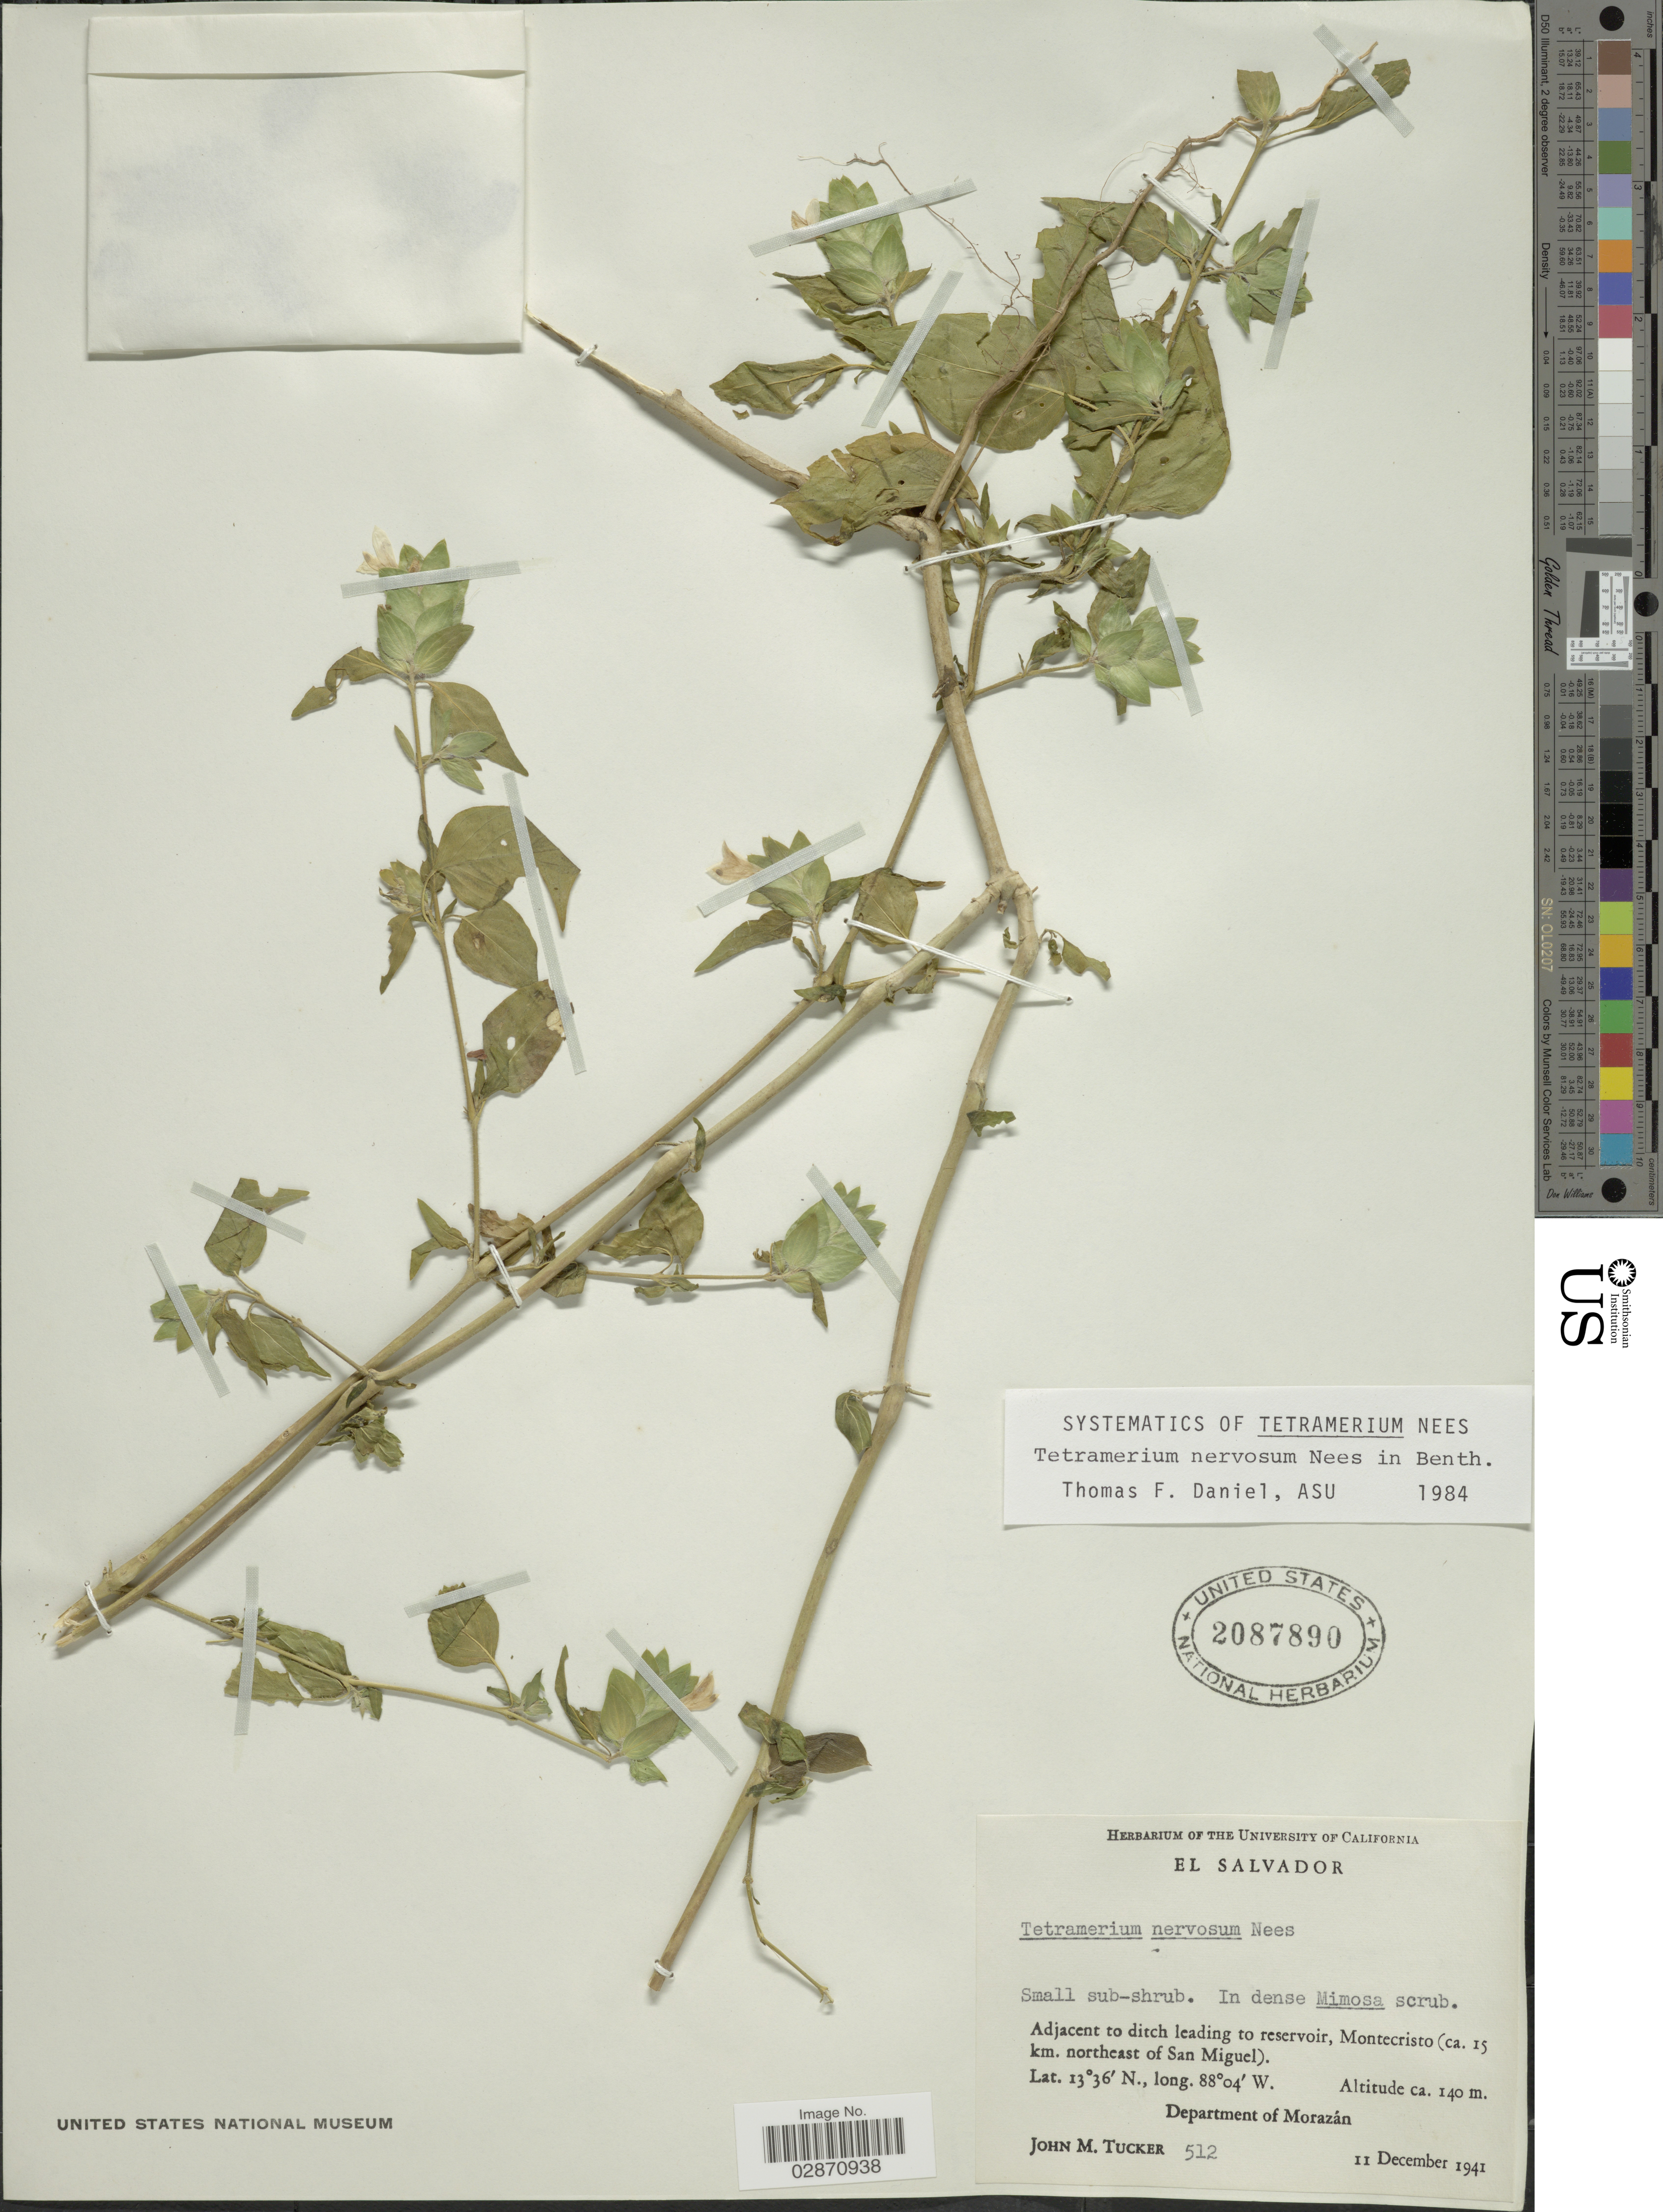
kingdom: Plantae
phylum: Tracheophyta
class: Magnoliopsida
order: Lamiales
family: Acanthaceae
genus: Tetramerium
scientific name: Tetramerium nervosum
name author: Nees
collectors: J. M. Tucker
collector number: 512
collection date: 1941-12-11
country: El Salvador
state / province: Morazan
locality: Adjacent to ditch leading to reservoir, Montecristo (ca. 15 km. northeast of San Miguel). Department of Morazán.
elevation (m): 140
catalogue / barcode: US 2087890